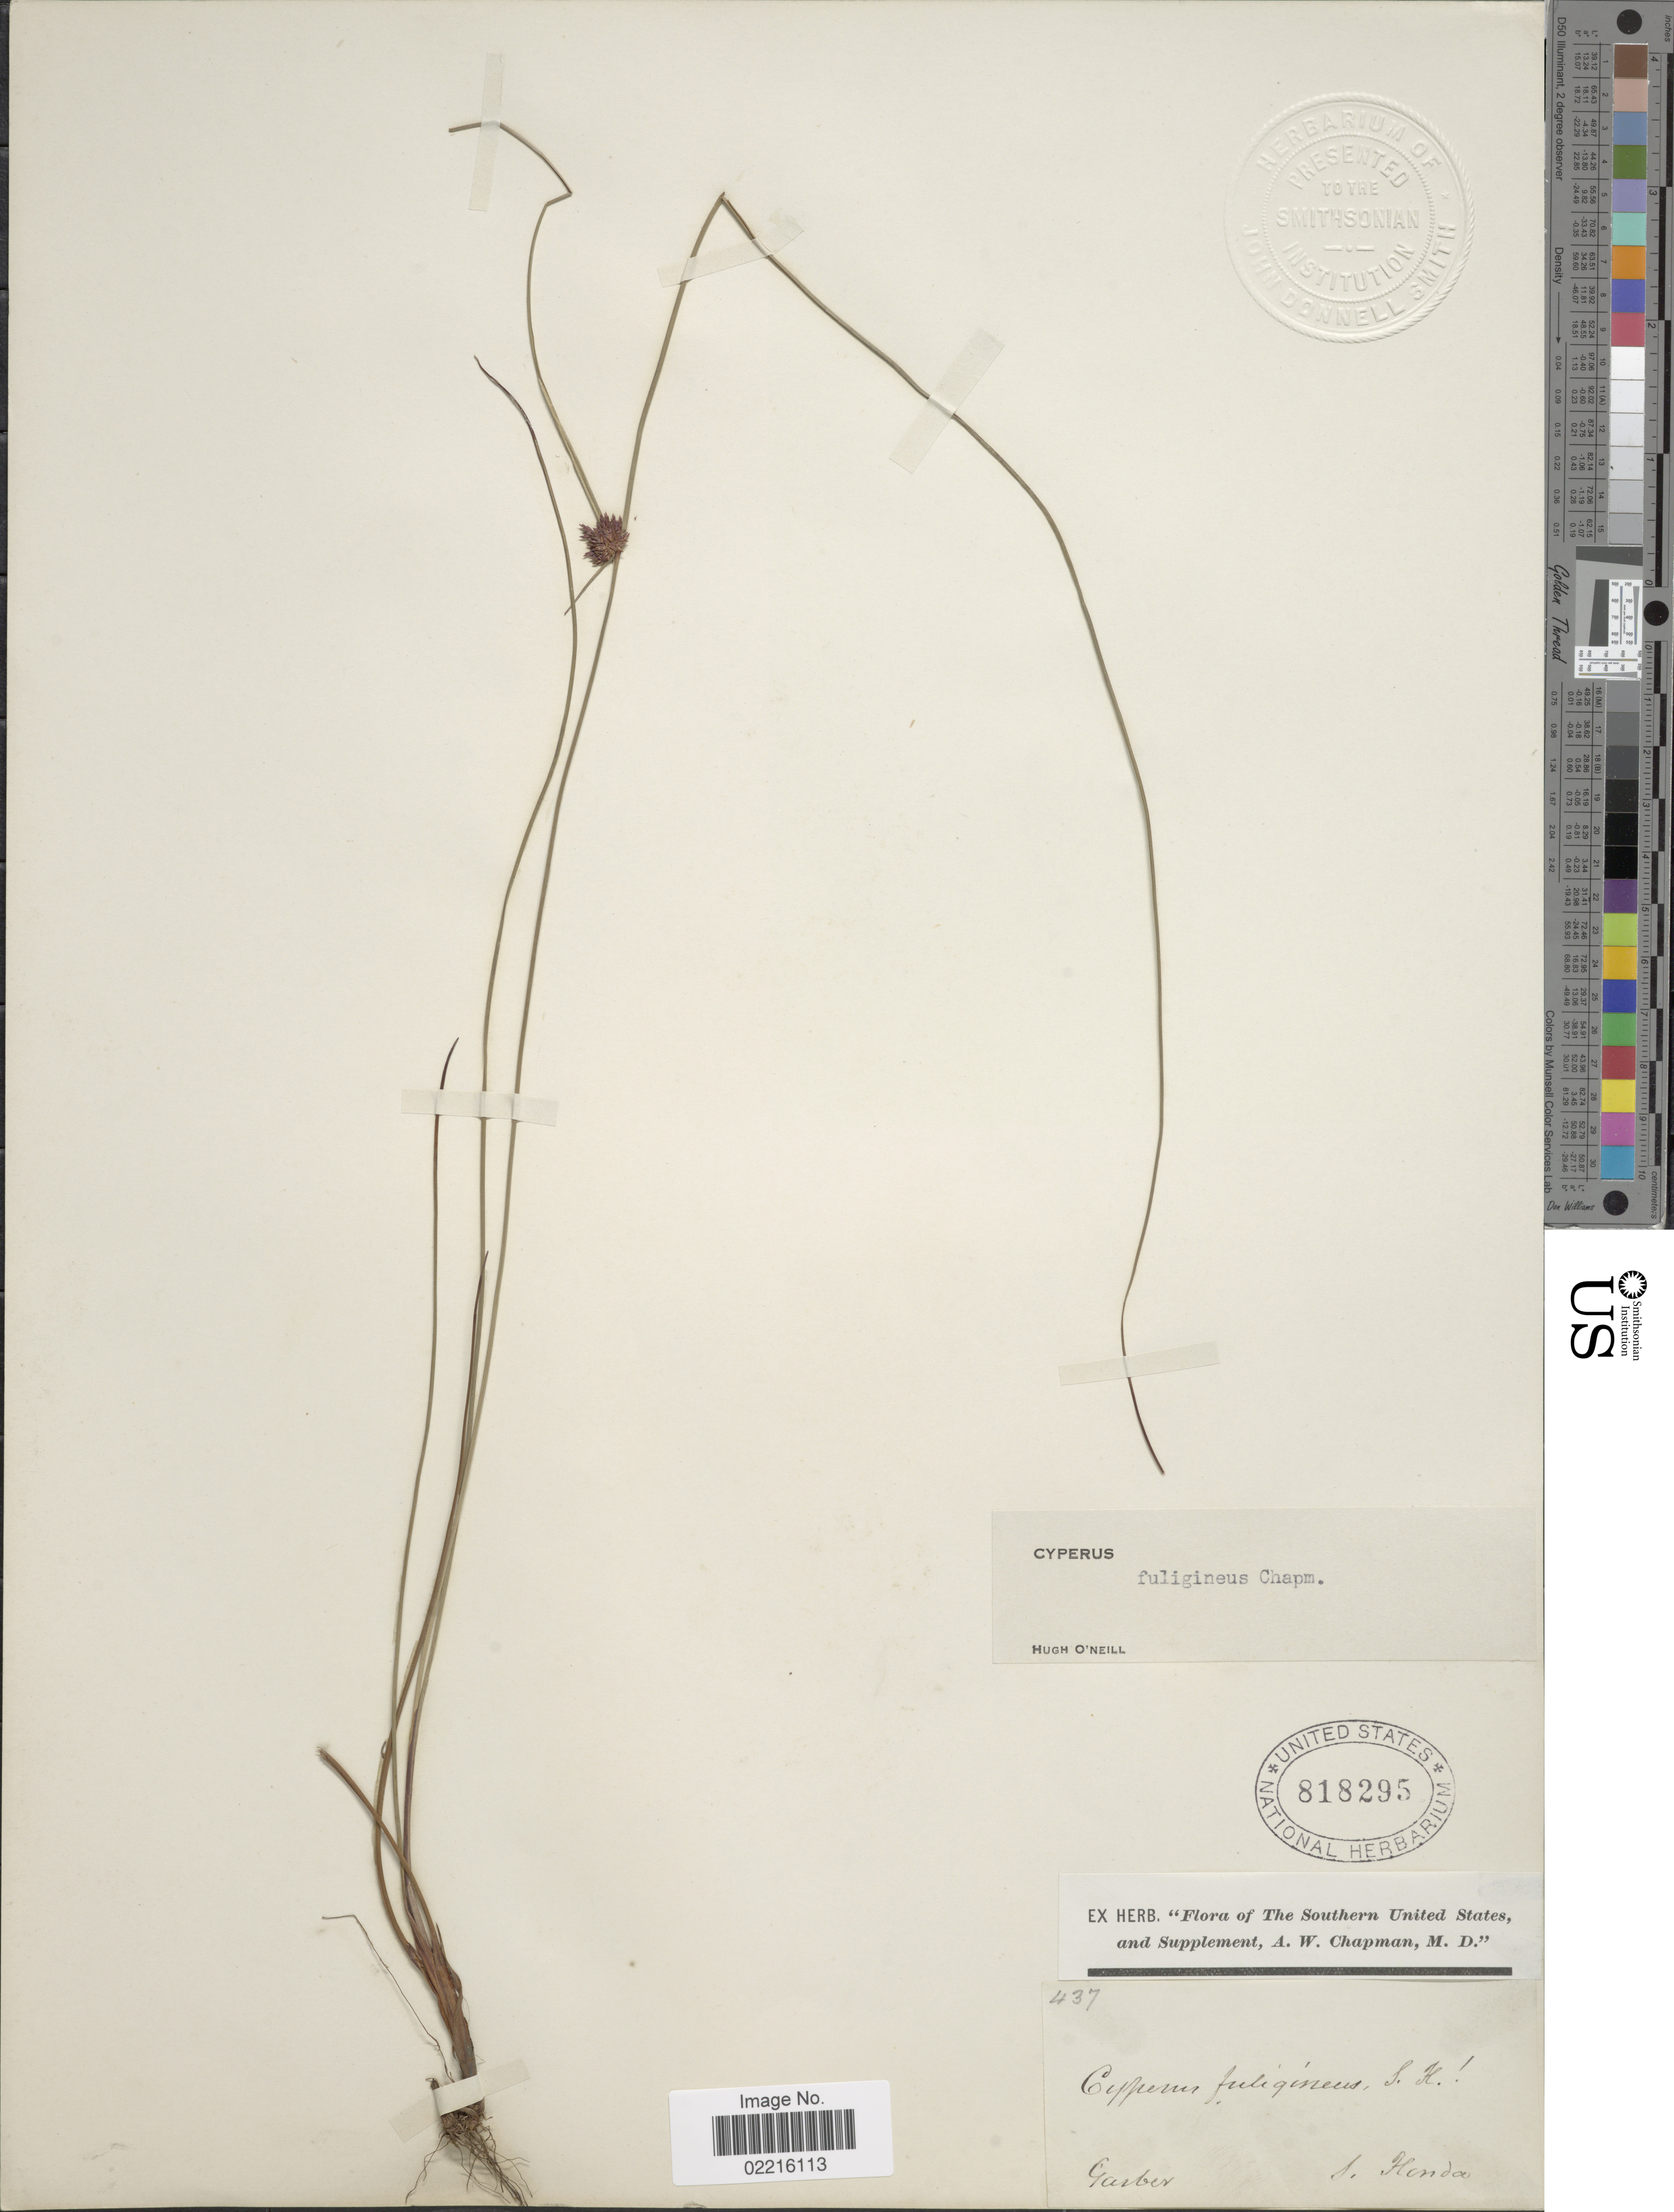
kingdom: Plantae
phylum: Tracheophyta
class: Liliopsida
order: Poales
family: Cyperaceae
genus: Cyperus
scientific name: Cyperus fuligineus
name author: Chapm.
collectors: -- Garber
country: United States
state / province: Florida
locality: The Southern United States and Supplement, S. Florida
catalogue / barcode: US 818295